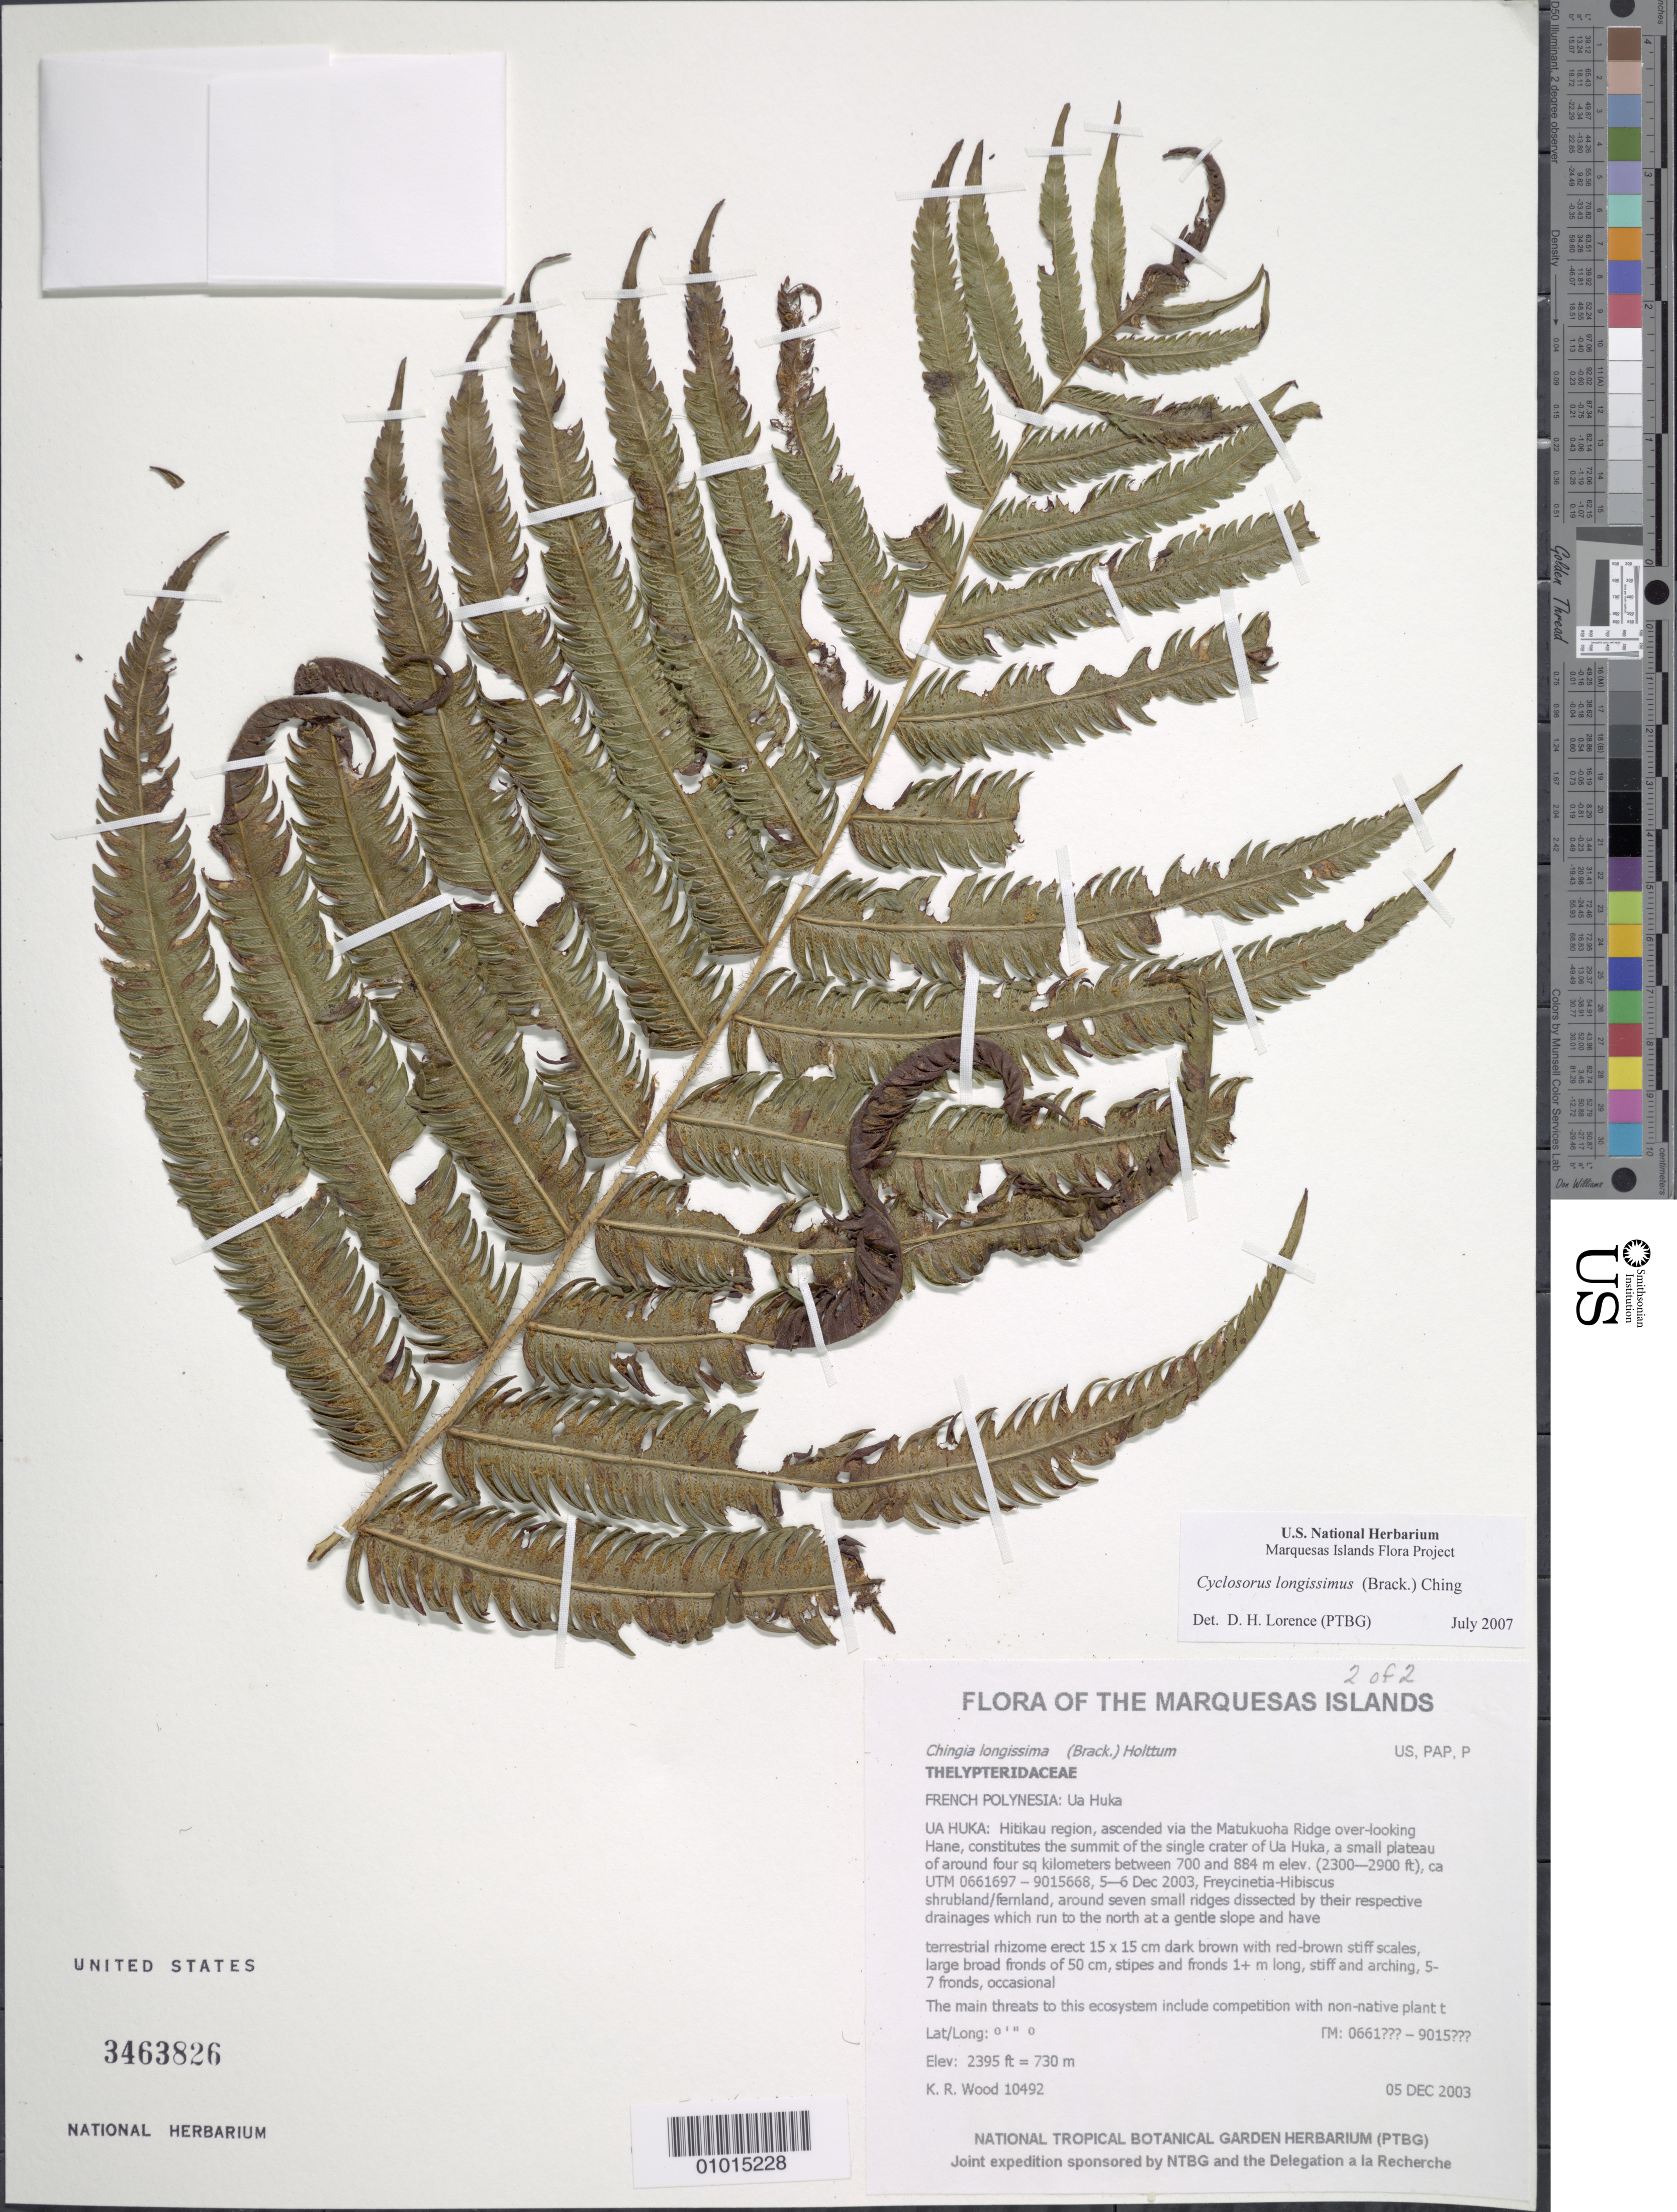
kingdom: Plantae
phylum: Tracheophyta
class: Polypodiopsida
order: Polypodiales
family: Thelypteridaceae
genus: Chingia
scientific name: Chingia longissima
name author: (Brack.) Holttum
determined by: Wagner, W. L., (BOT), Smithsonian Institution - National Museum of Natural History (UNITED STATES)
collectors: K. R. Wood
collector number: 10492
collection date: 2003-12-05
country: French Polynesia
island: Ua Huka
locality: Hitikau region, ascended via the Matukuoha Ridge over-looking Hane, constitutes the summit of the single crater of Ua Huka, a small plateau of around 4 km² between 700 and 884 m elev.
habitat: Freycinetia - Hibiscus shrubland/fernland, around 7 small ridges dissected by their respective drainages which run to the north at a gentle slope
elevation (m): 730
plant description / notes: Competition with non-native plant taxa or animals that could make their way up from the lower regions. The area should be biologically monitored periodically for any such threats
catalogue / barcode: US 3463826